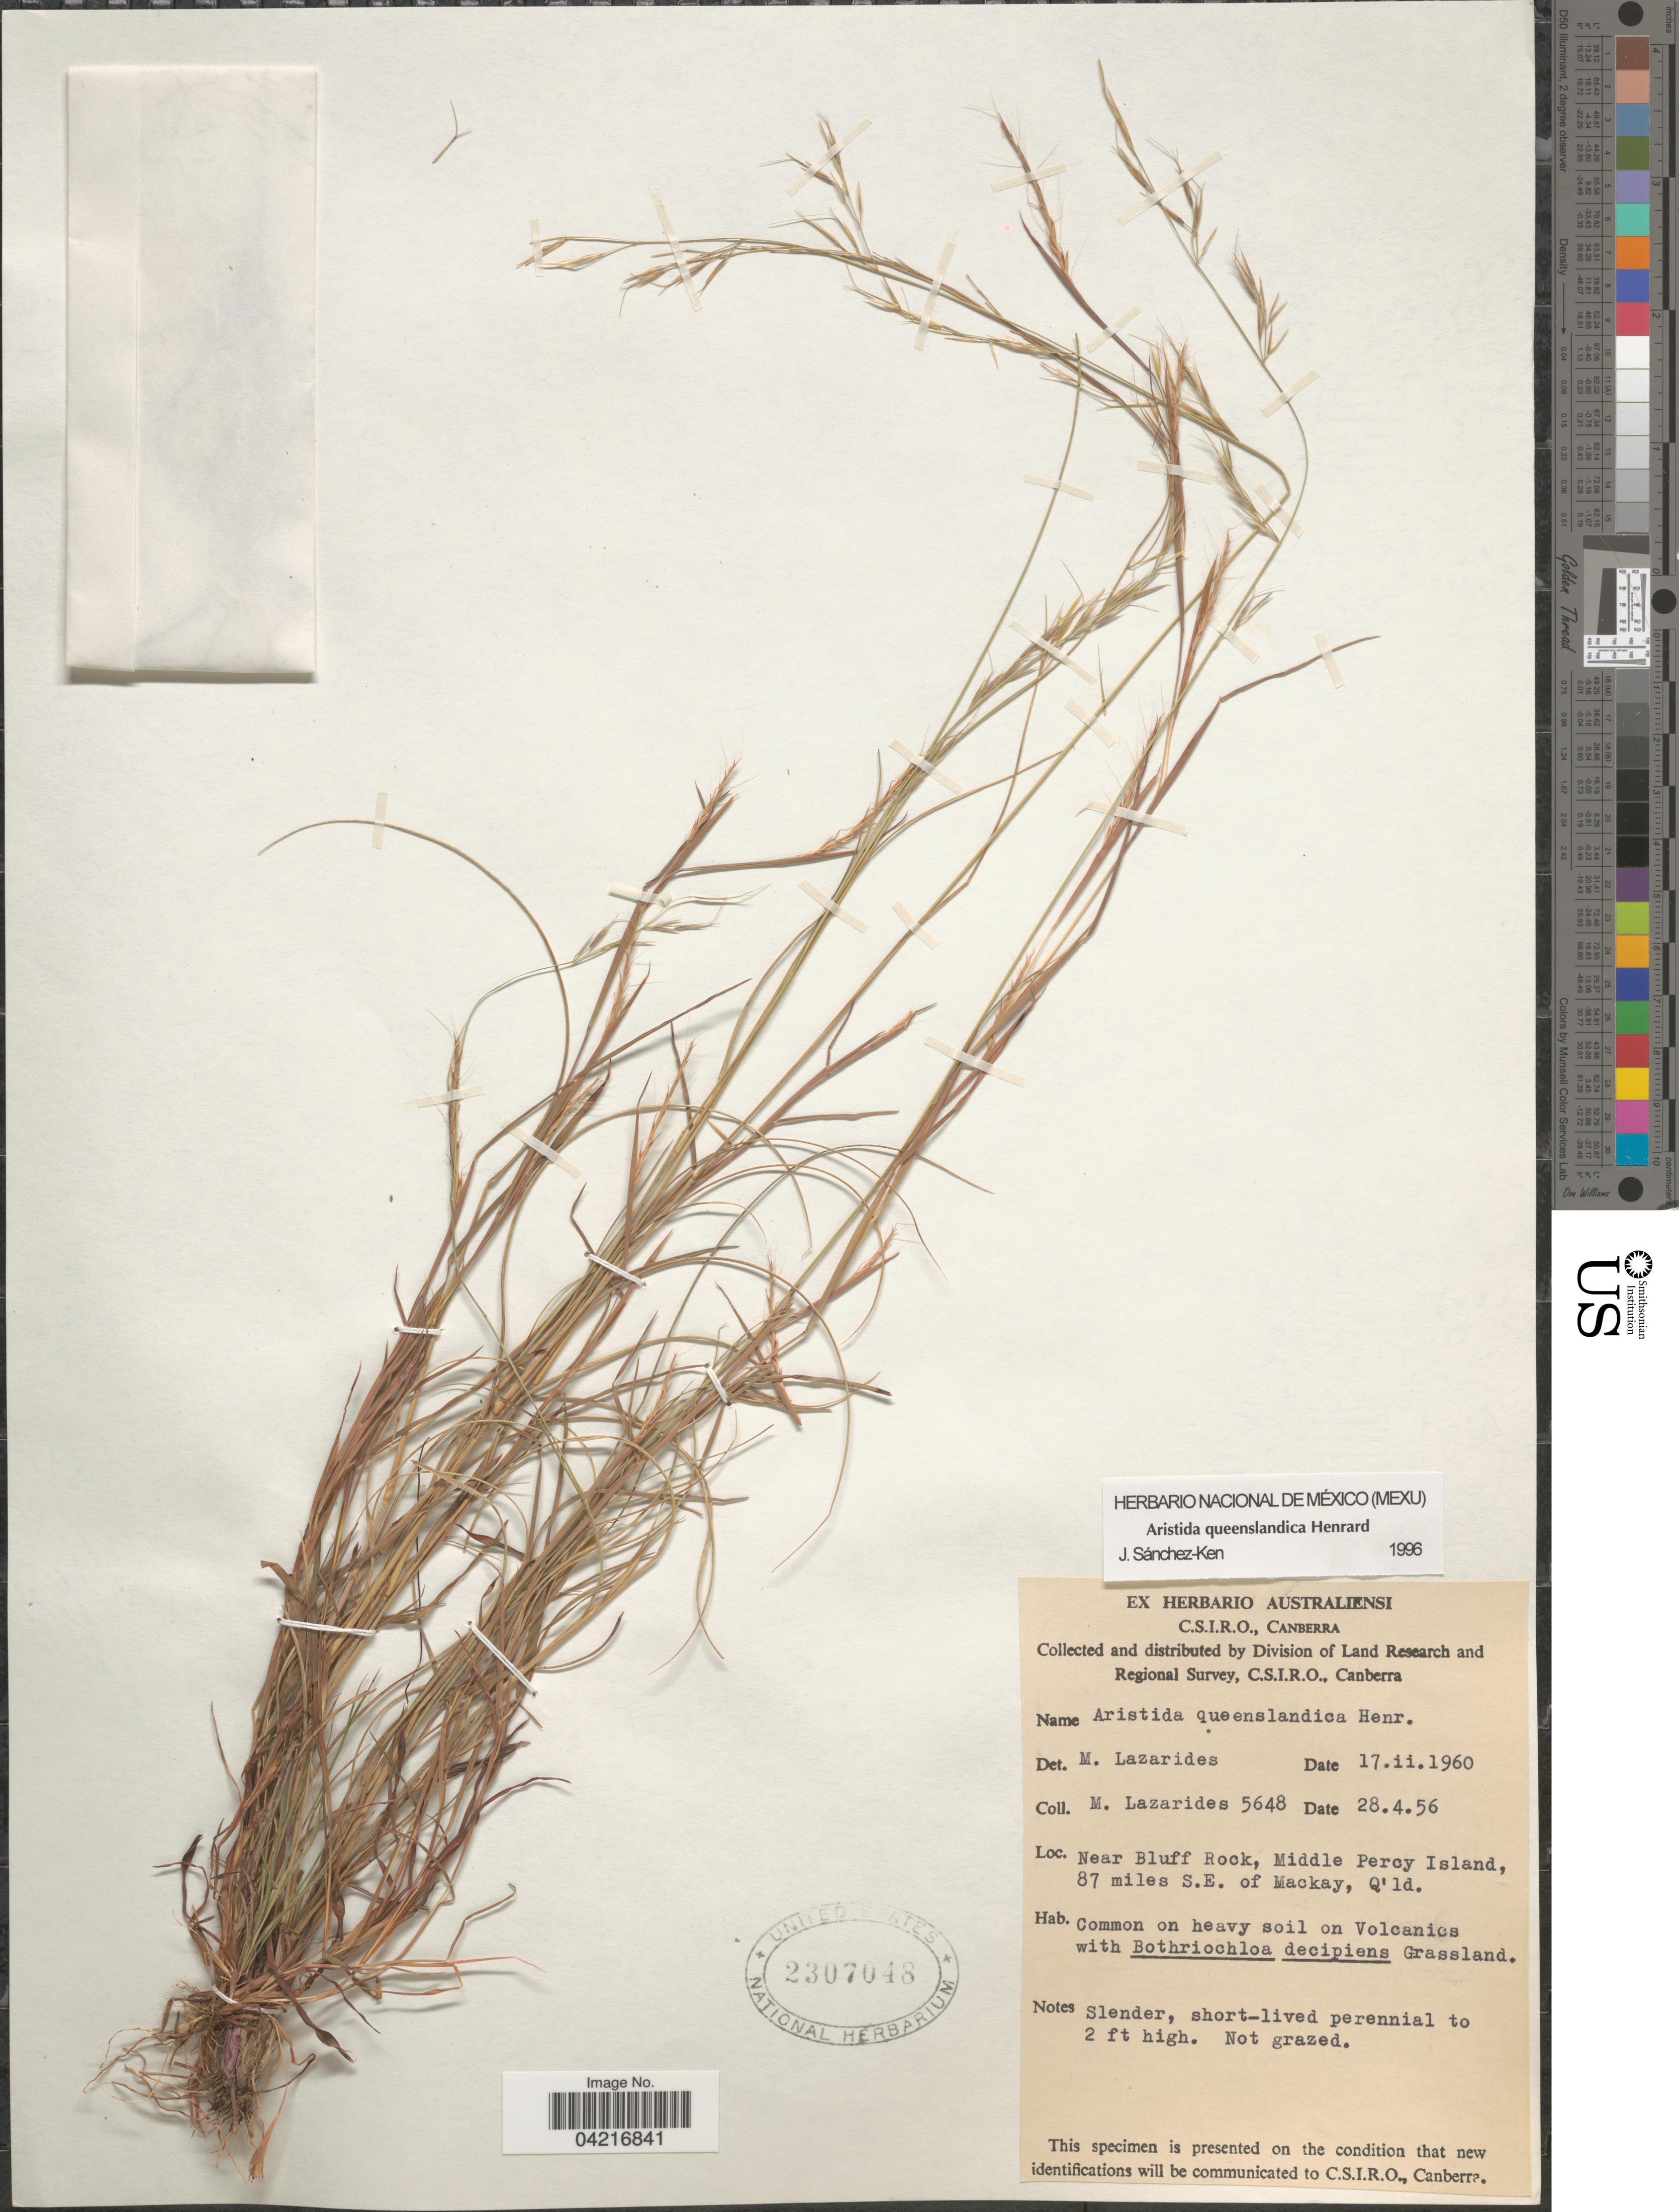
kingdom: Plantae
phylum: Tracheophyta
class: Liliopsida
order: Poales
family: Poaceae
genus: Aristida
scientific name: Aristida queenslandica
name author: Henr.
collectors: M. Lazarides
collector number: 5648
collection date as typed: Transcribed d/m/y: 28/4/56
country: Australia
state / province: Queensland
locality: Land Research and Regional Survey, C.S.I.R.O. Near Bluff Rock, Middle Percy Island, 87 miles S.E. of Mackay.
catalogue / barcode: US 2307048